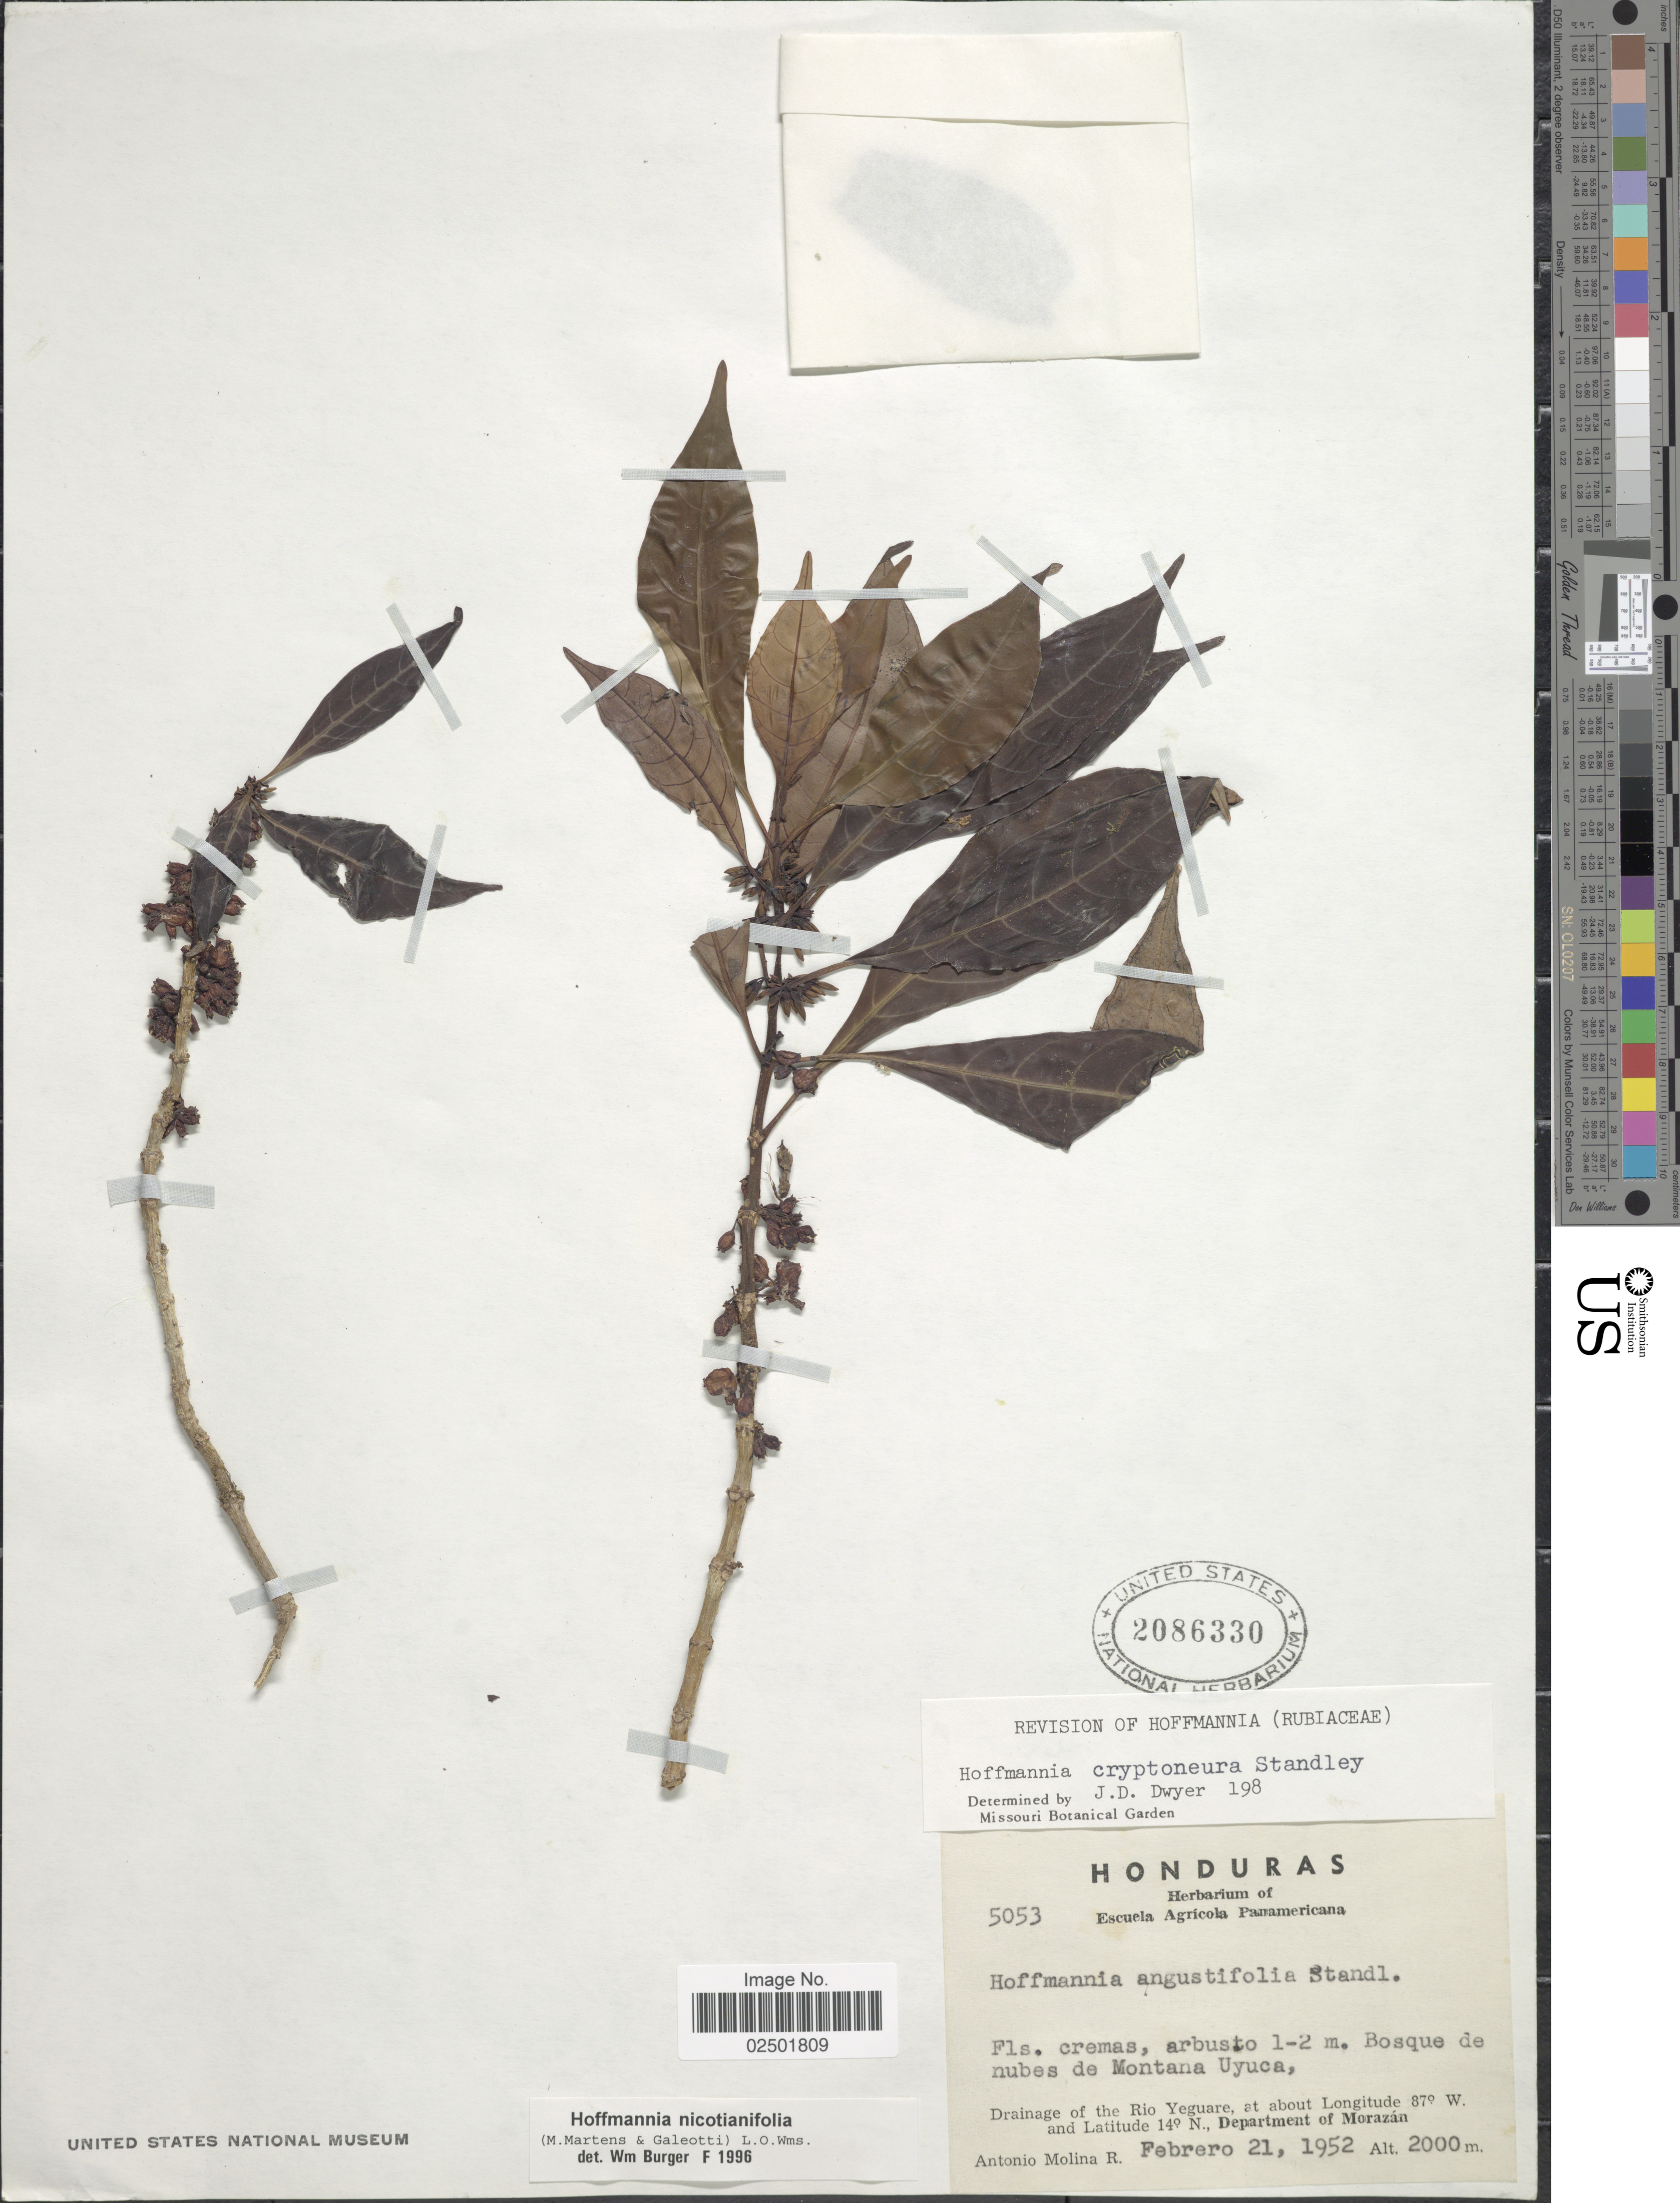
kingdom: Plantae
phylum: Tracheophyta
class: Magnoliopsida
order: Gentianales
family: Rubiaceae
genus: Hoffmannia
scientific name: Hoffmannia nicotianifolia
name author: (M. Martens & Galeoti) L.O. Williams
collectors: A. Molina R.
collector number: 5053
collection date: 1952-02-21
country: Honduras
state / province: Fco. Morazán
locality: Bosque de nubes de Montana Uyuca, Drainage of the Rio Yeguare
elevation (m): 2000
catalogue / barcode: US 2086330